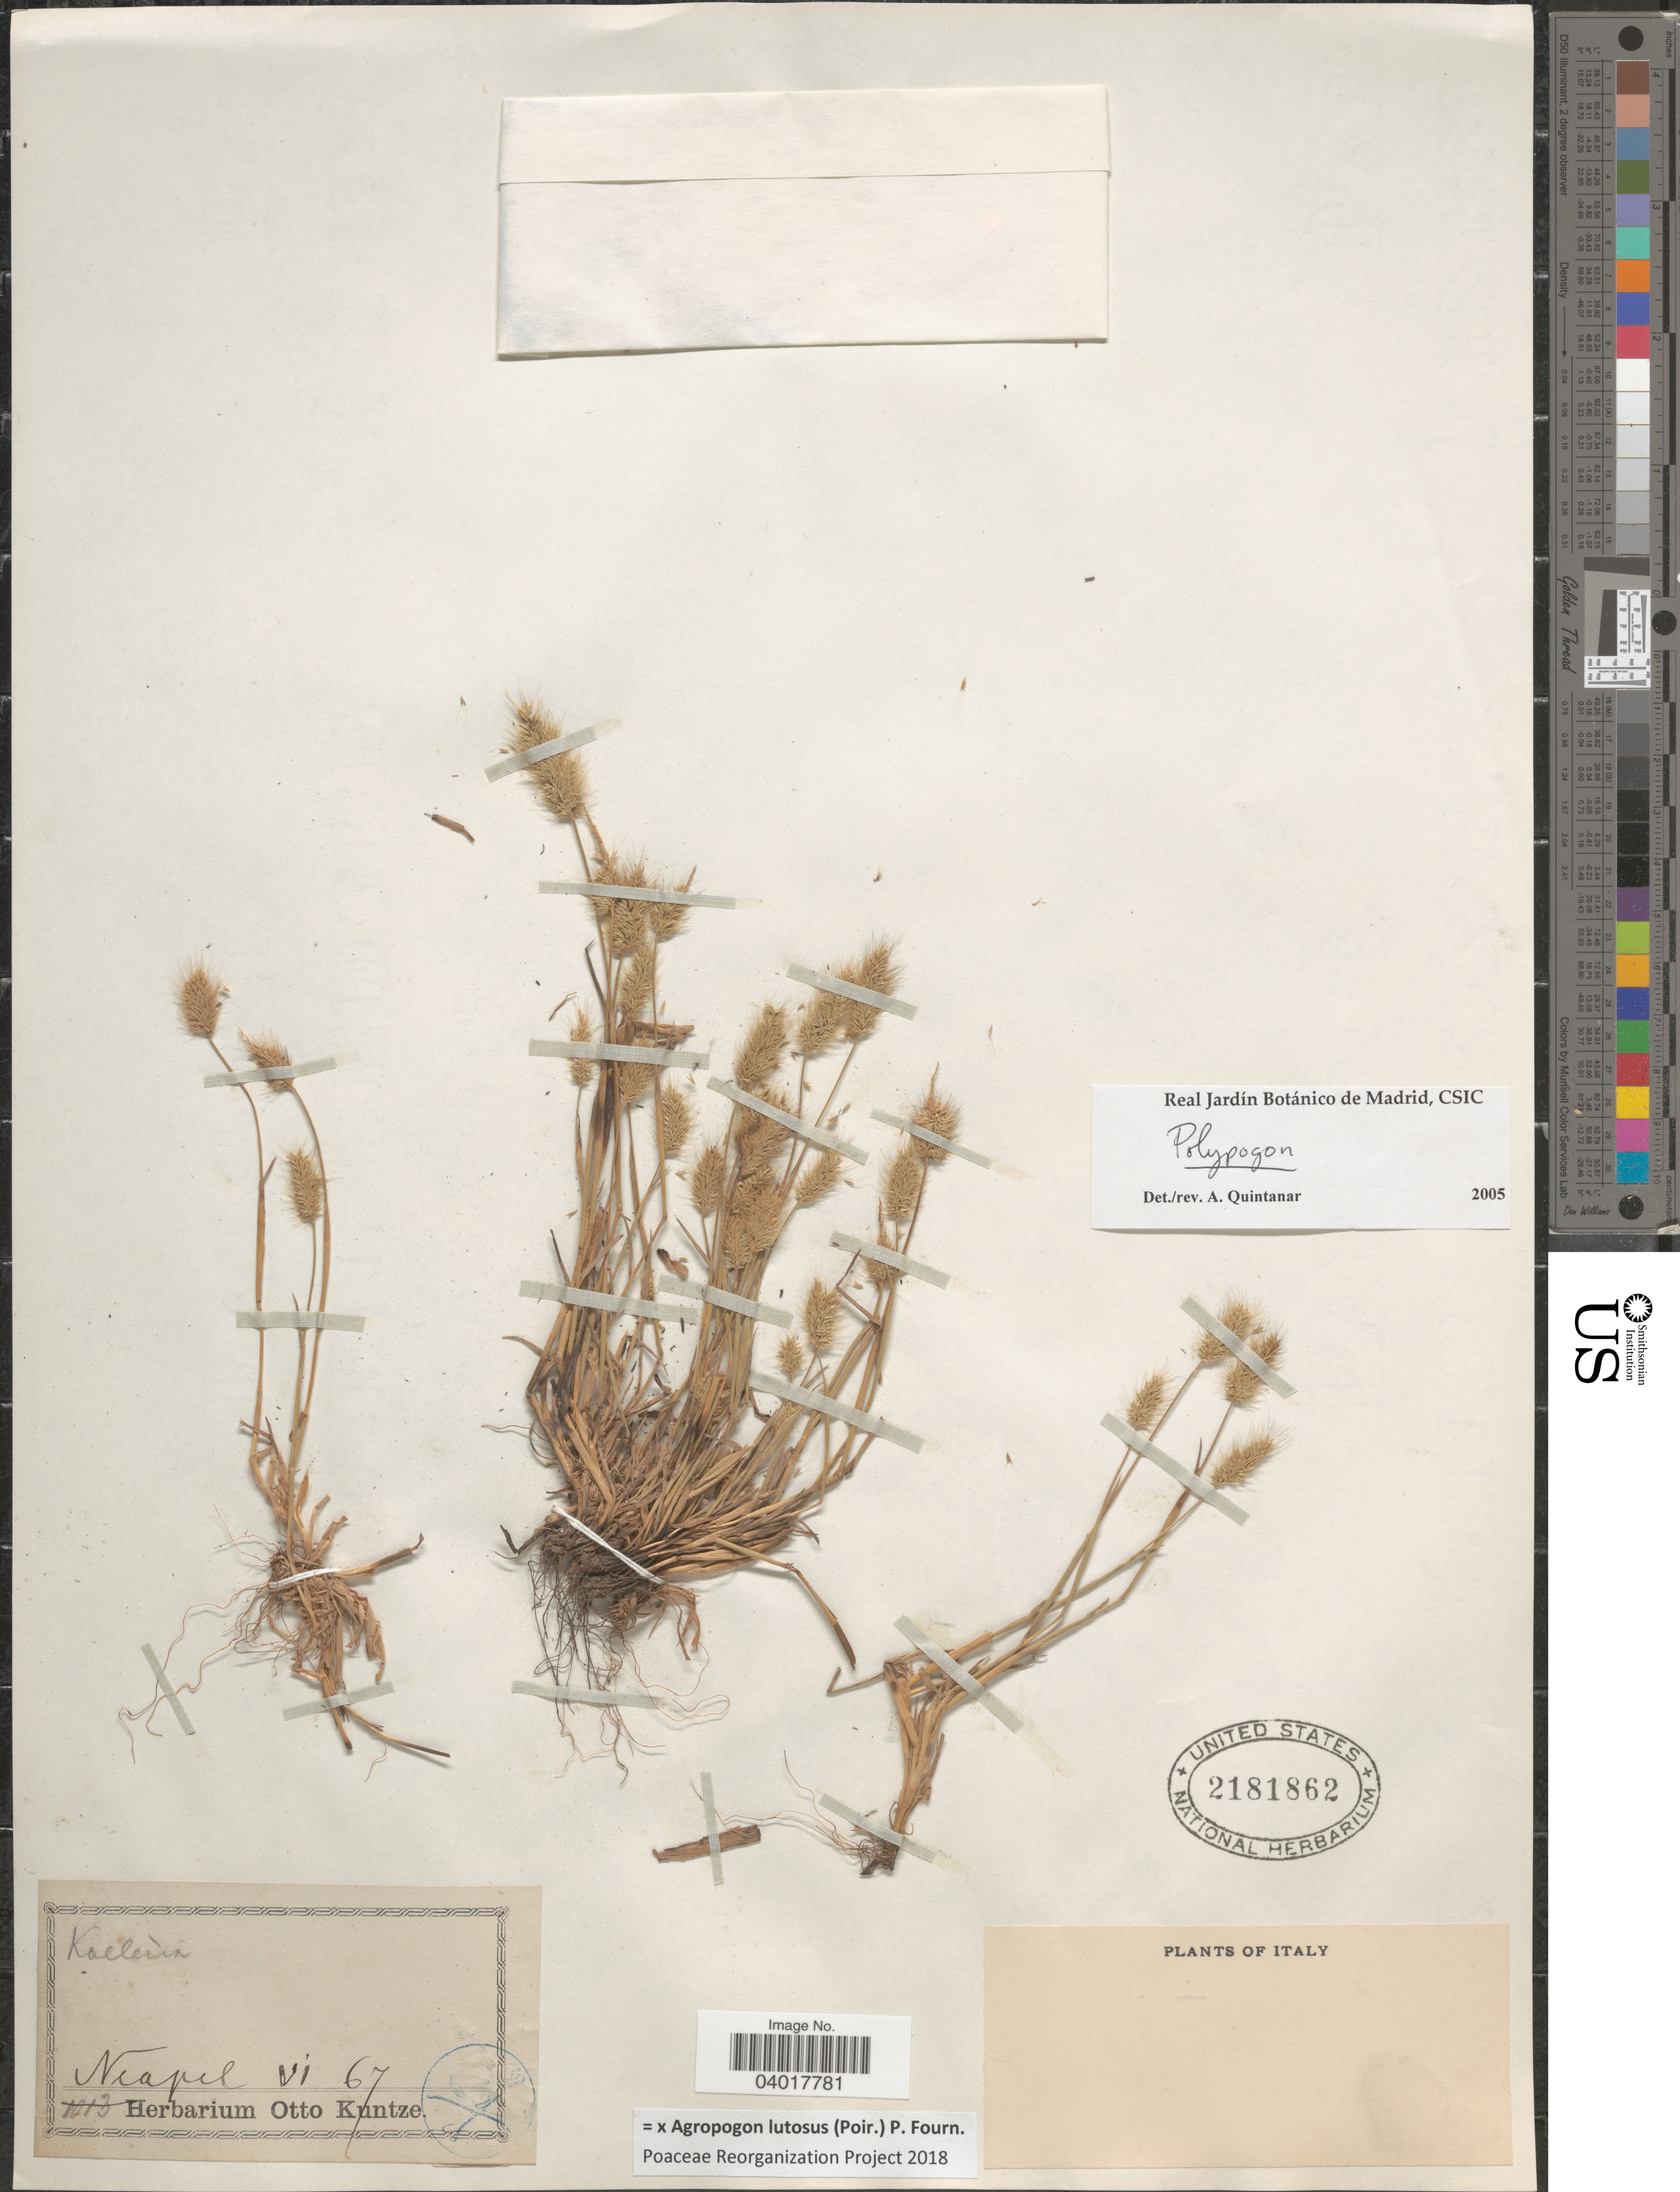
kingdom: Plantae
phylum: Tracheophyta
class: Liliopsida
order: Poales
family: Poaceae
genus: Agropogon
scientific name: x Agropogon lutosus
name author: (Poir.) P. Fourn.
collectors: ex herb. Otto Kuntze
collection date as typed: Transcribed d/m/y: /6/67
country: Italy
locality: Neapel.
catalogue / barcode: US 2181862